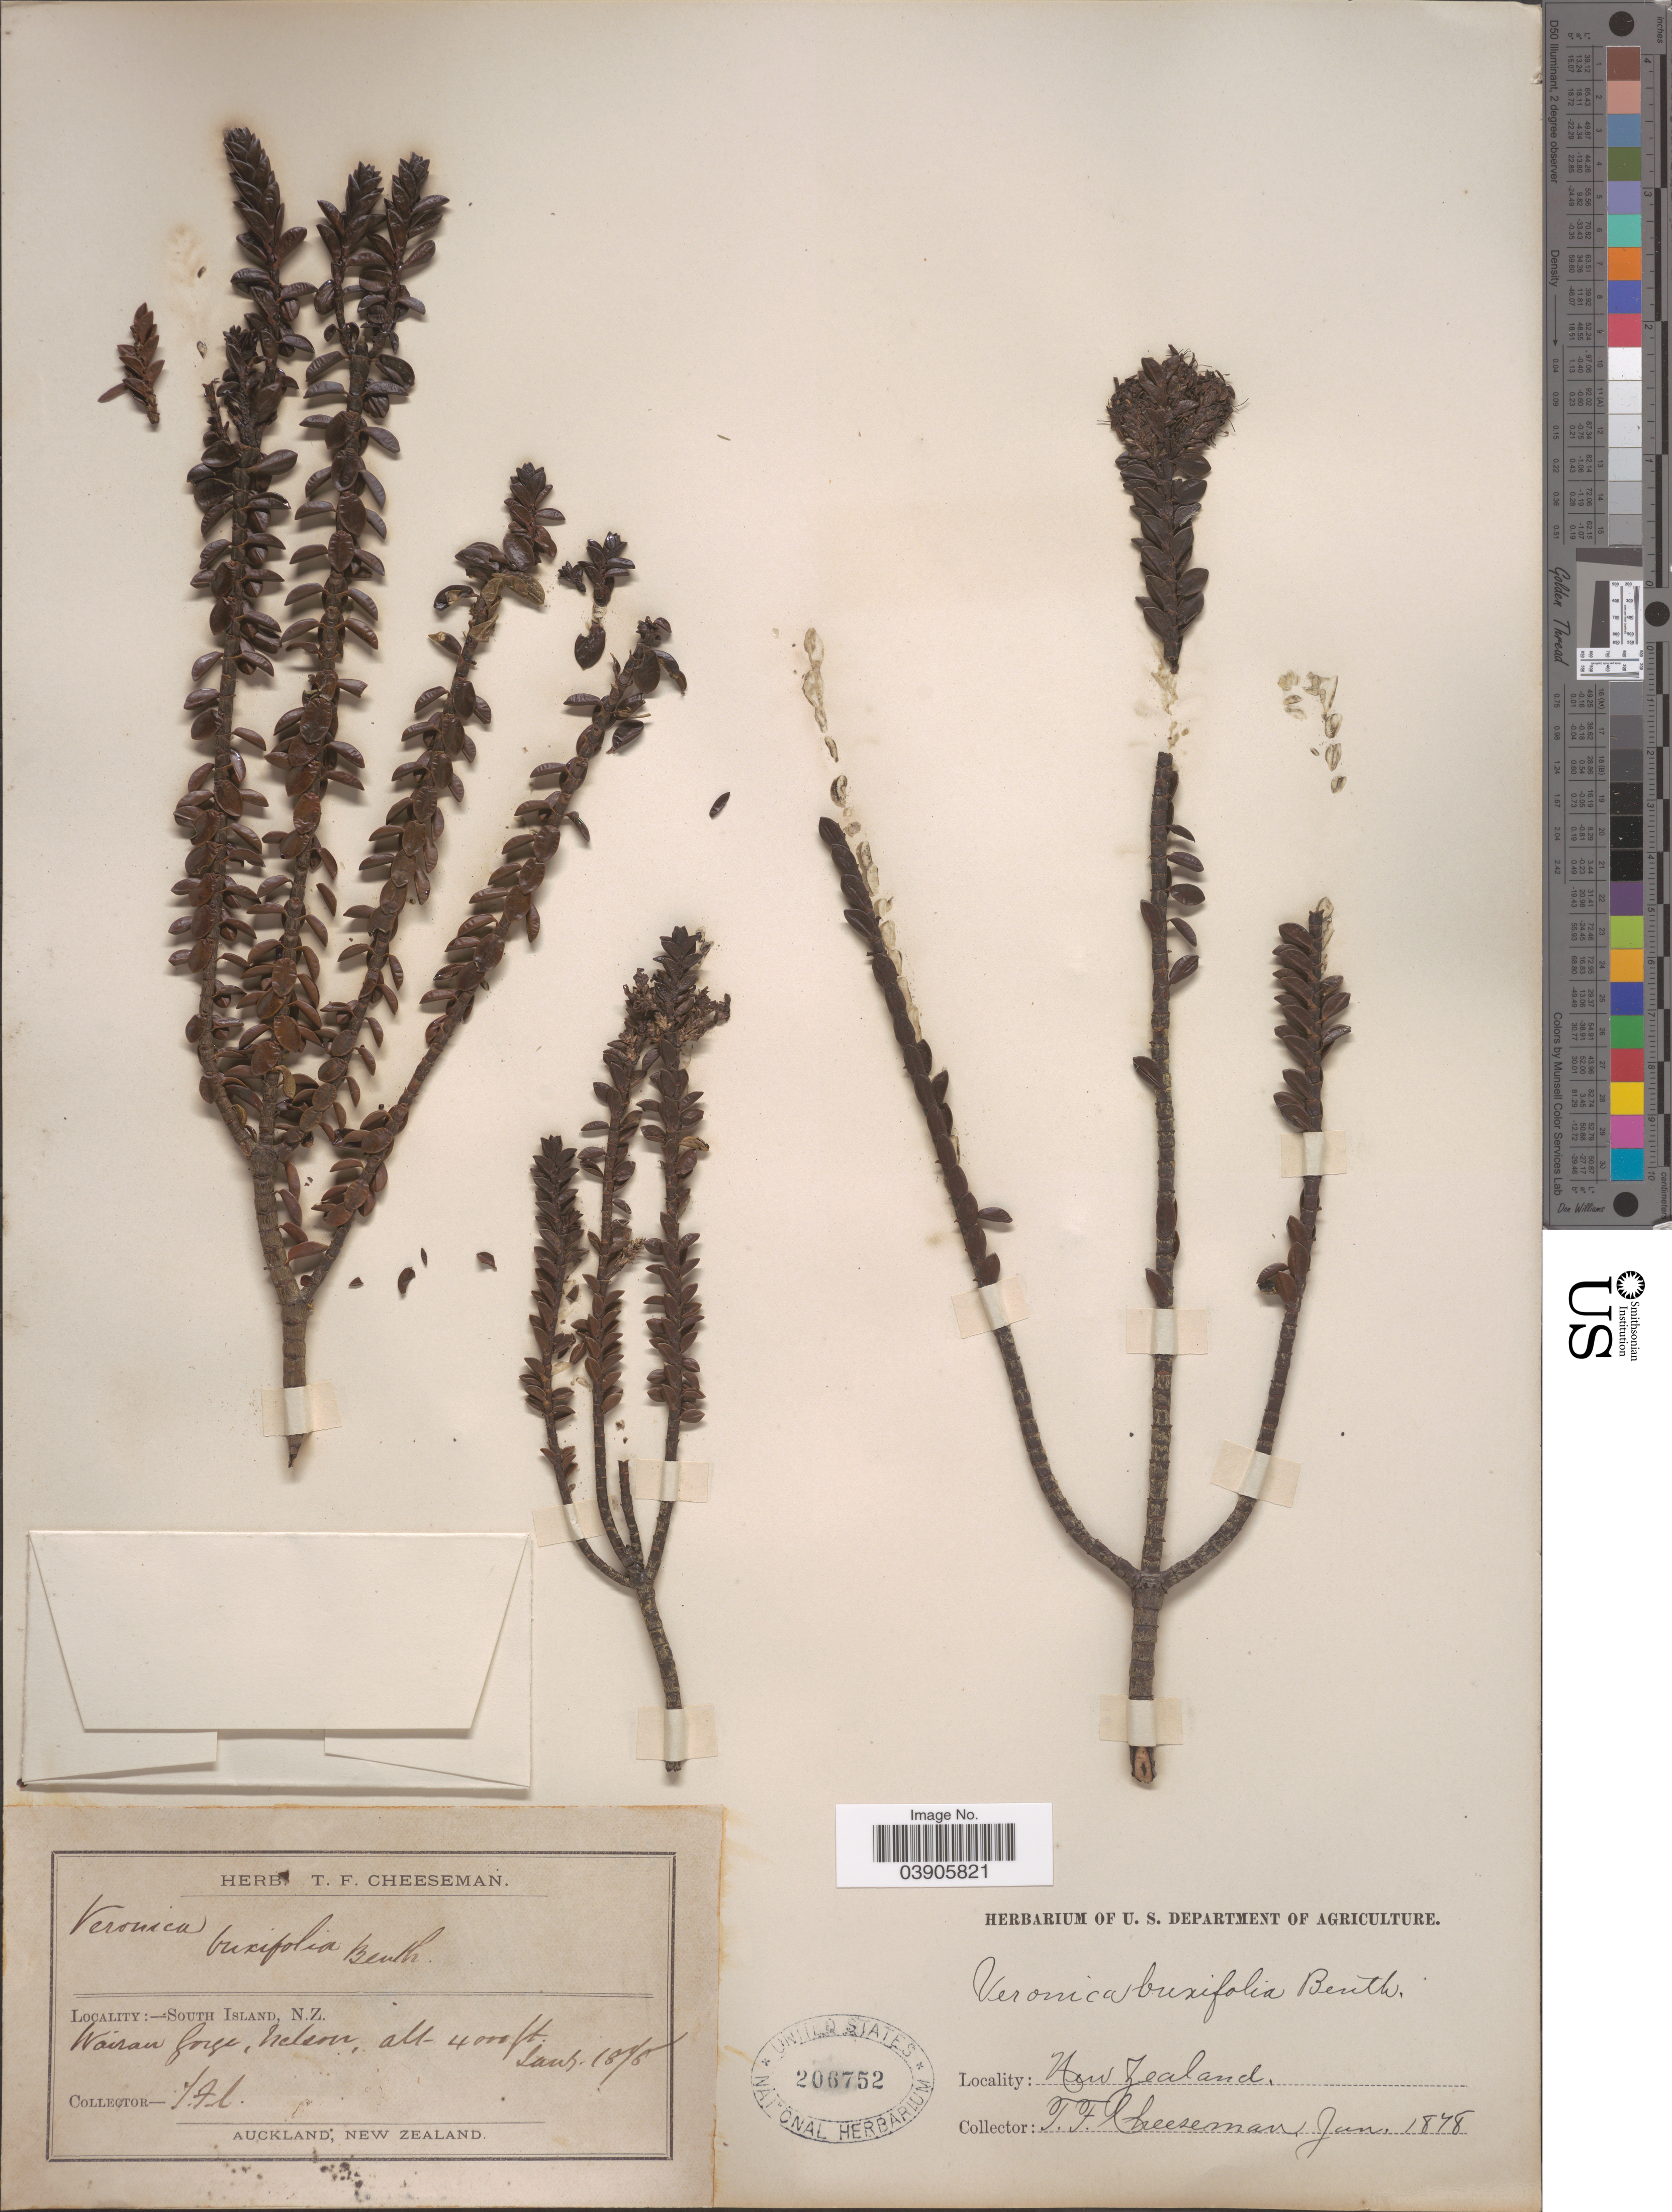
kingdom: Plantae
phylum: Tracheophyta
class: Magnoliopsida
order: Lamiales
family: Plantaginaceae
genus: Hebe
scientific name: Hebe buxifolia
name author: (Benth.) Cockayne & Allan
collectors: T. F. Cheeseman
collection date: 1895-01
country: New Zealand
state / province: Nelson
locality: South Island. Wairan Gorge.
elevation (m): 1219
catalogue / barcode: US 206752